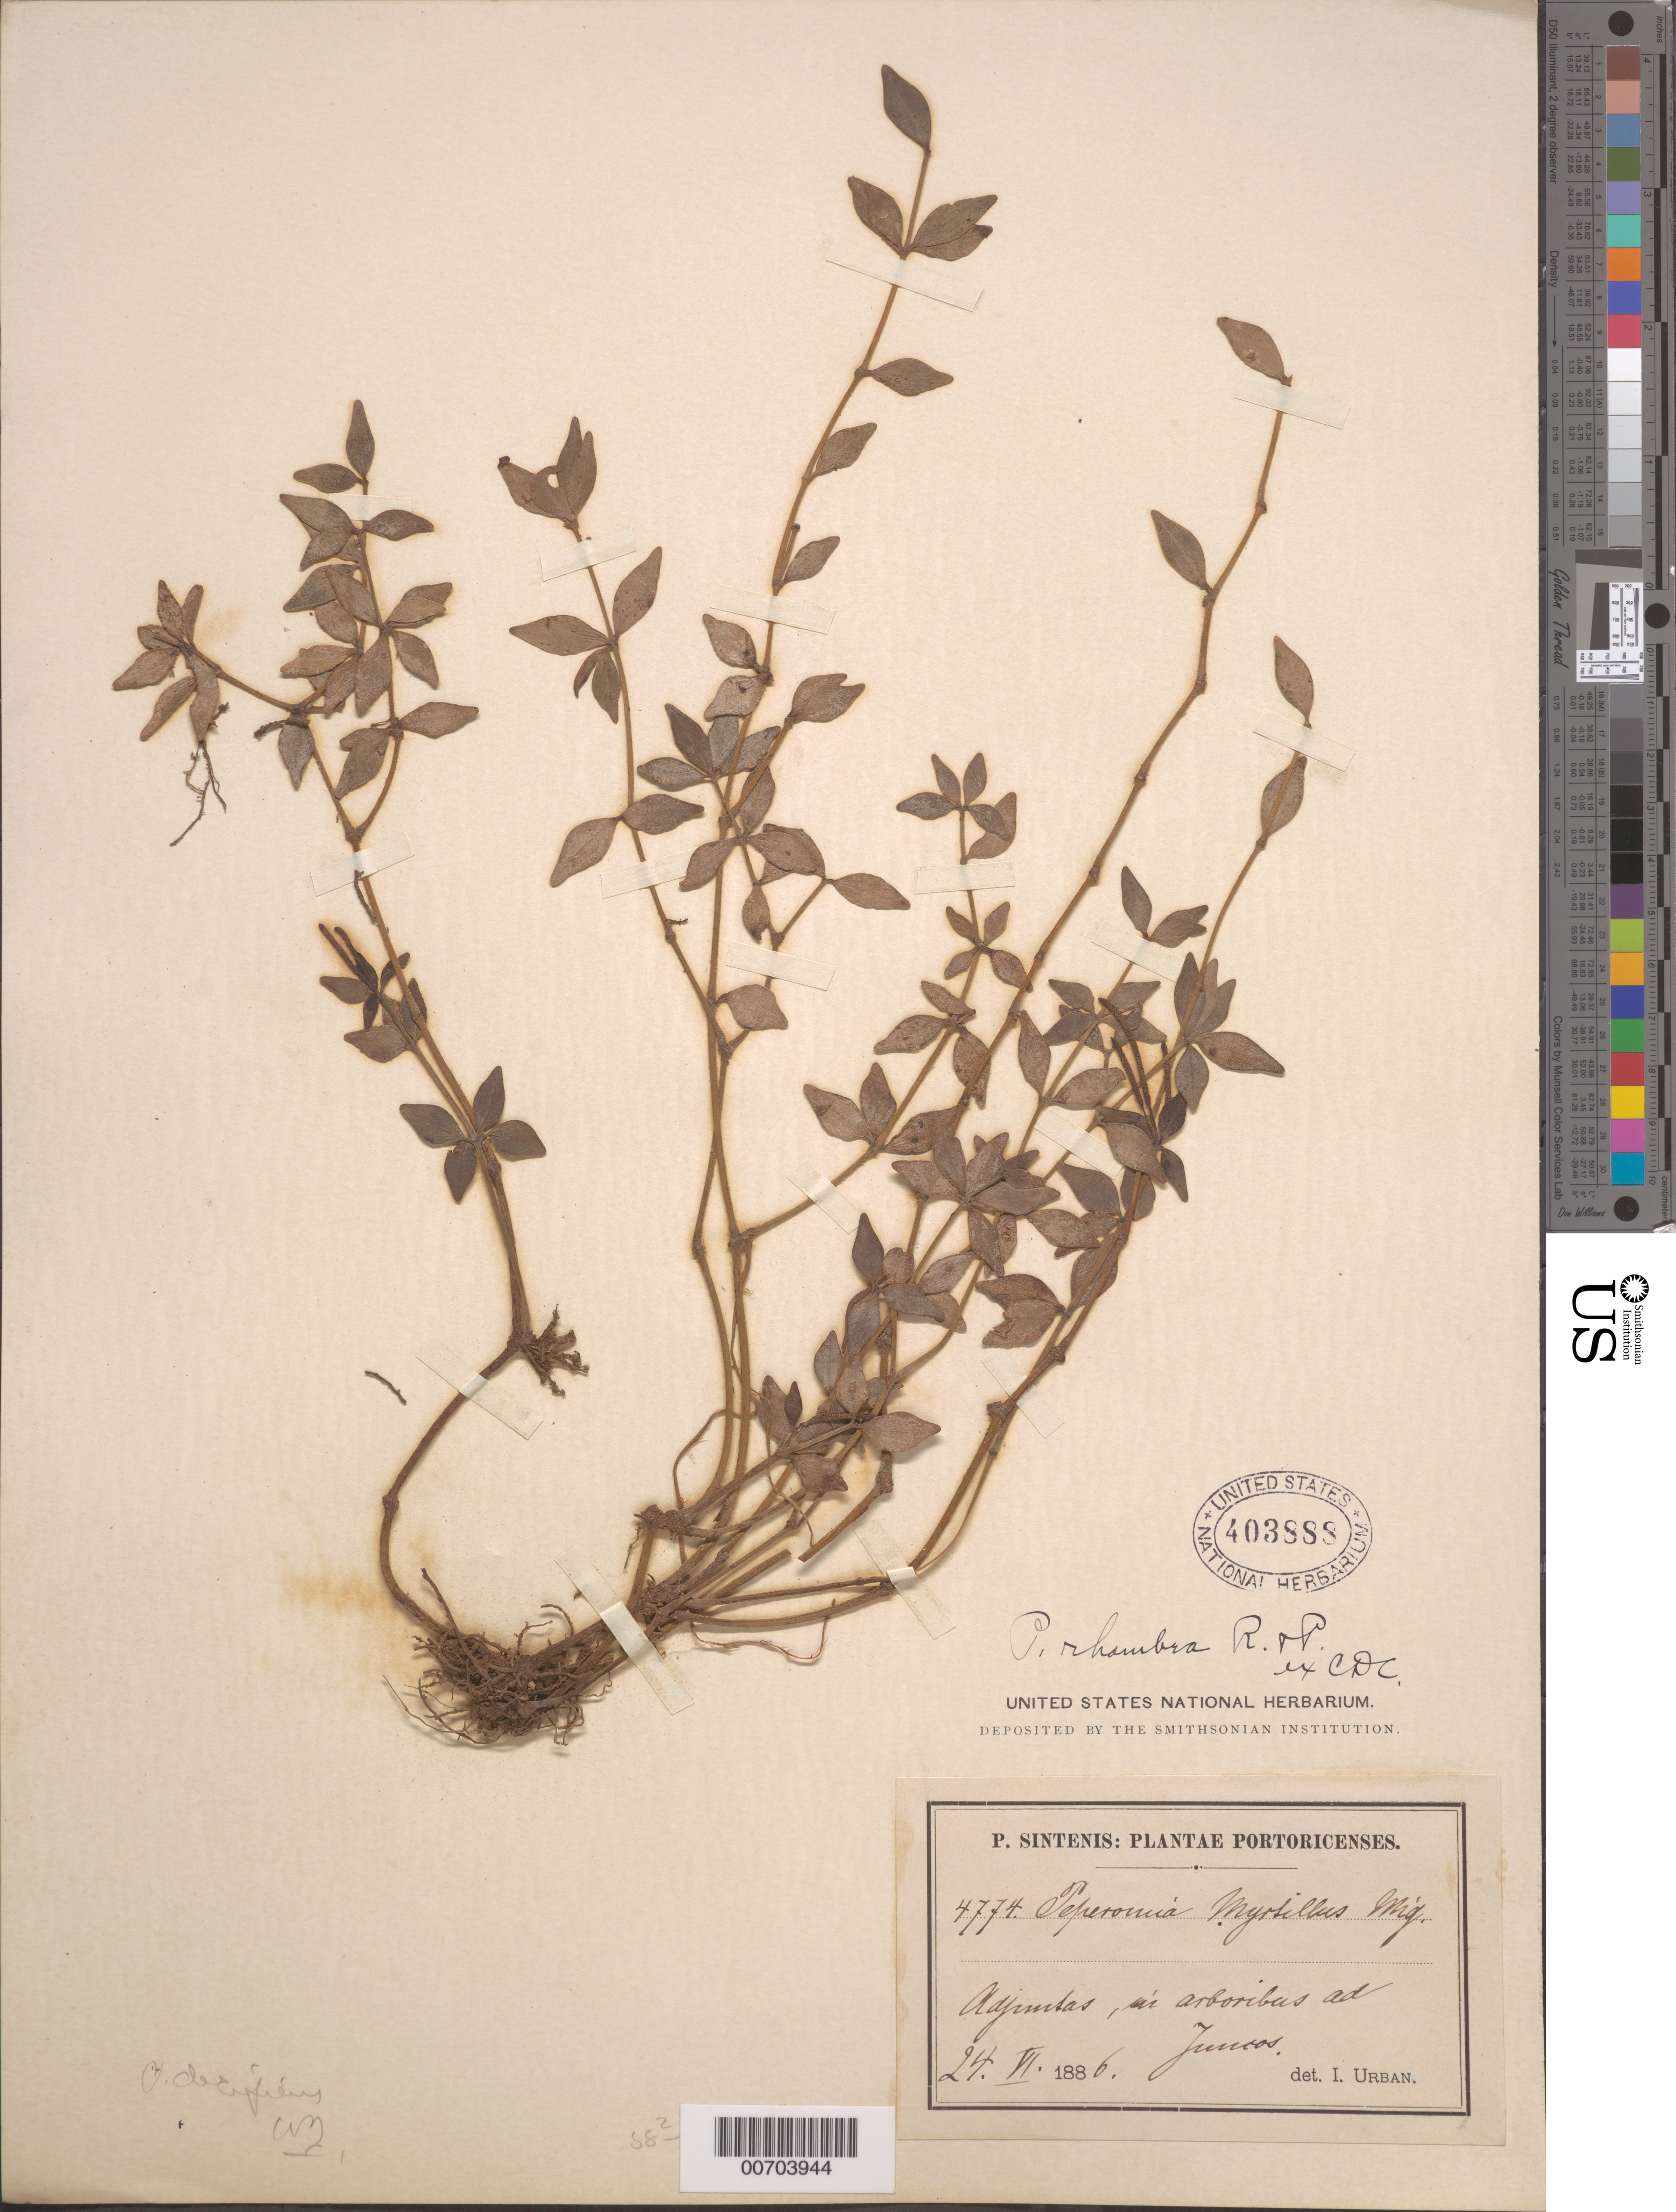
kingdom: Plantae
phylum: Tracheophyta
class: Magnoliopsida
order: Piperales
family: Piperaceae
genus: Peperomia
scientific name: Peperomia distachya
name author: (L.) A. Dietr.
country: Puerto Rico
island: Greater Antilles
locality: Sierra de Naguabo ad Rio Blanco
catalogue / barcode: US 403888